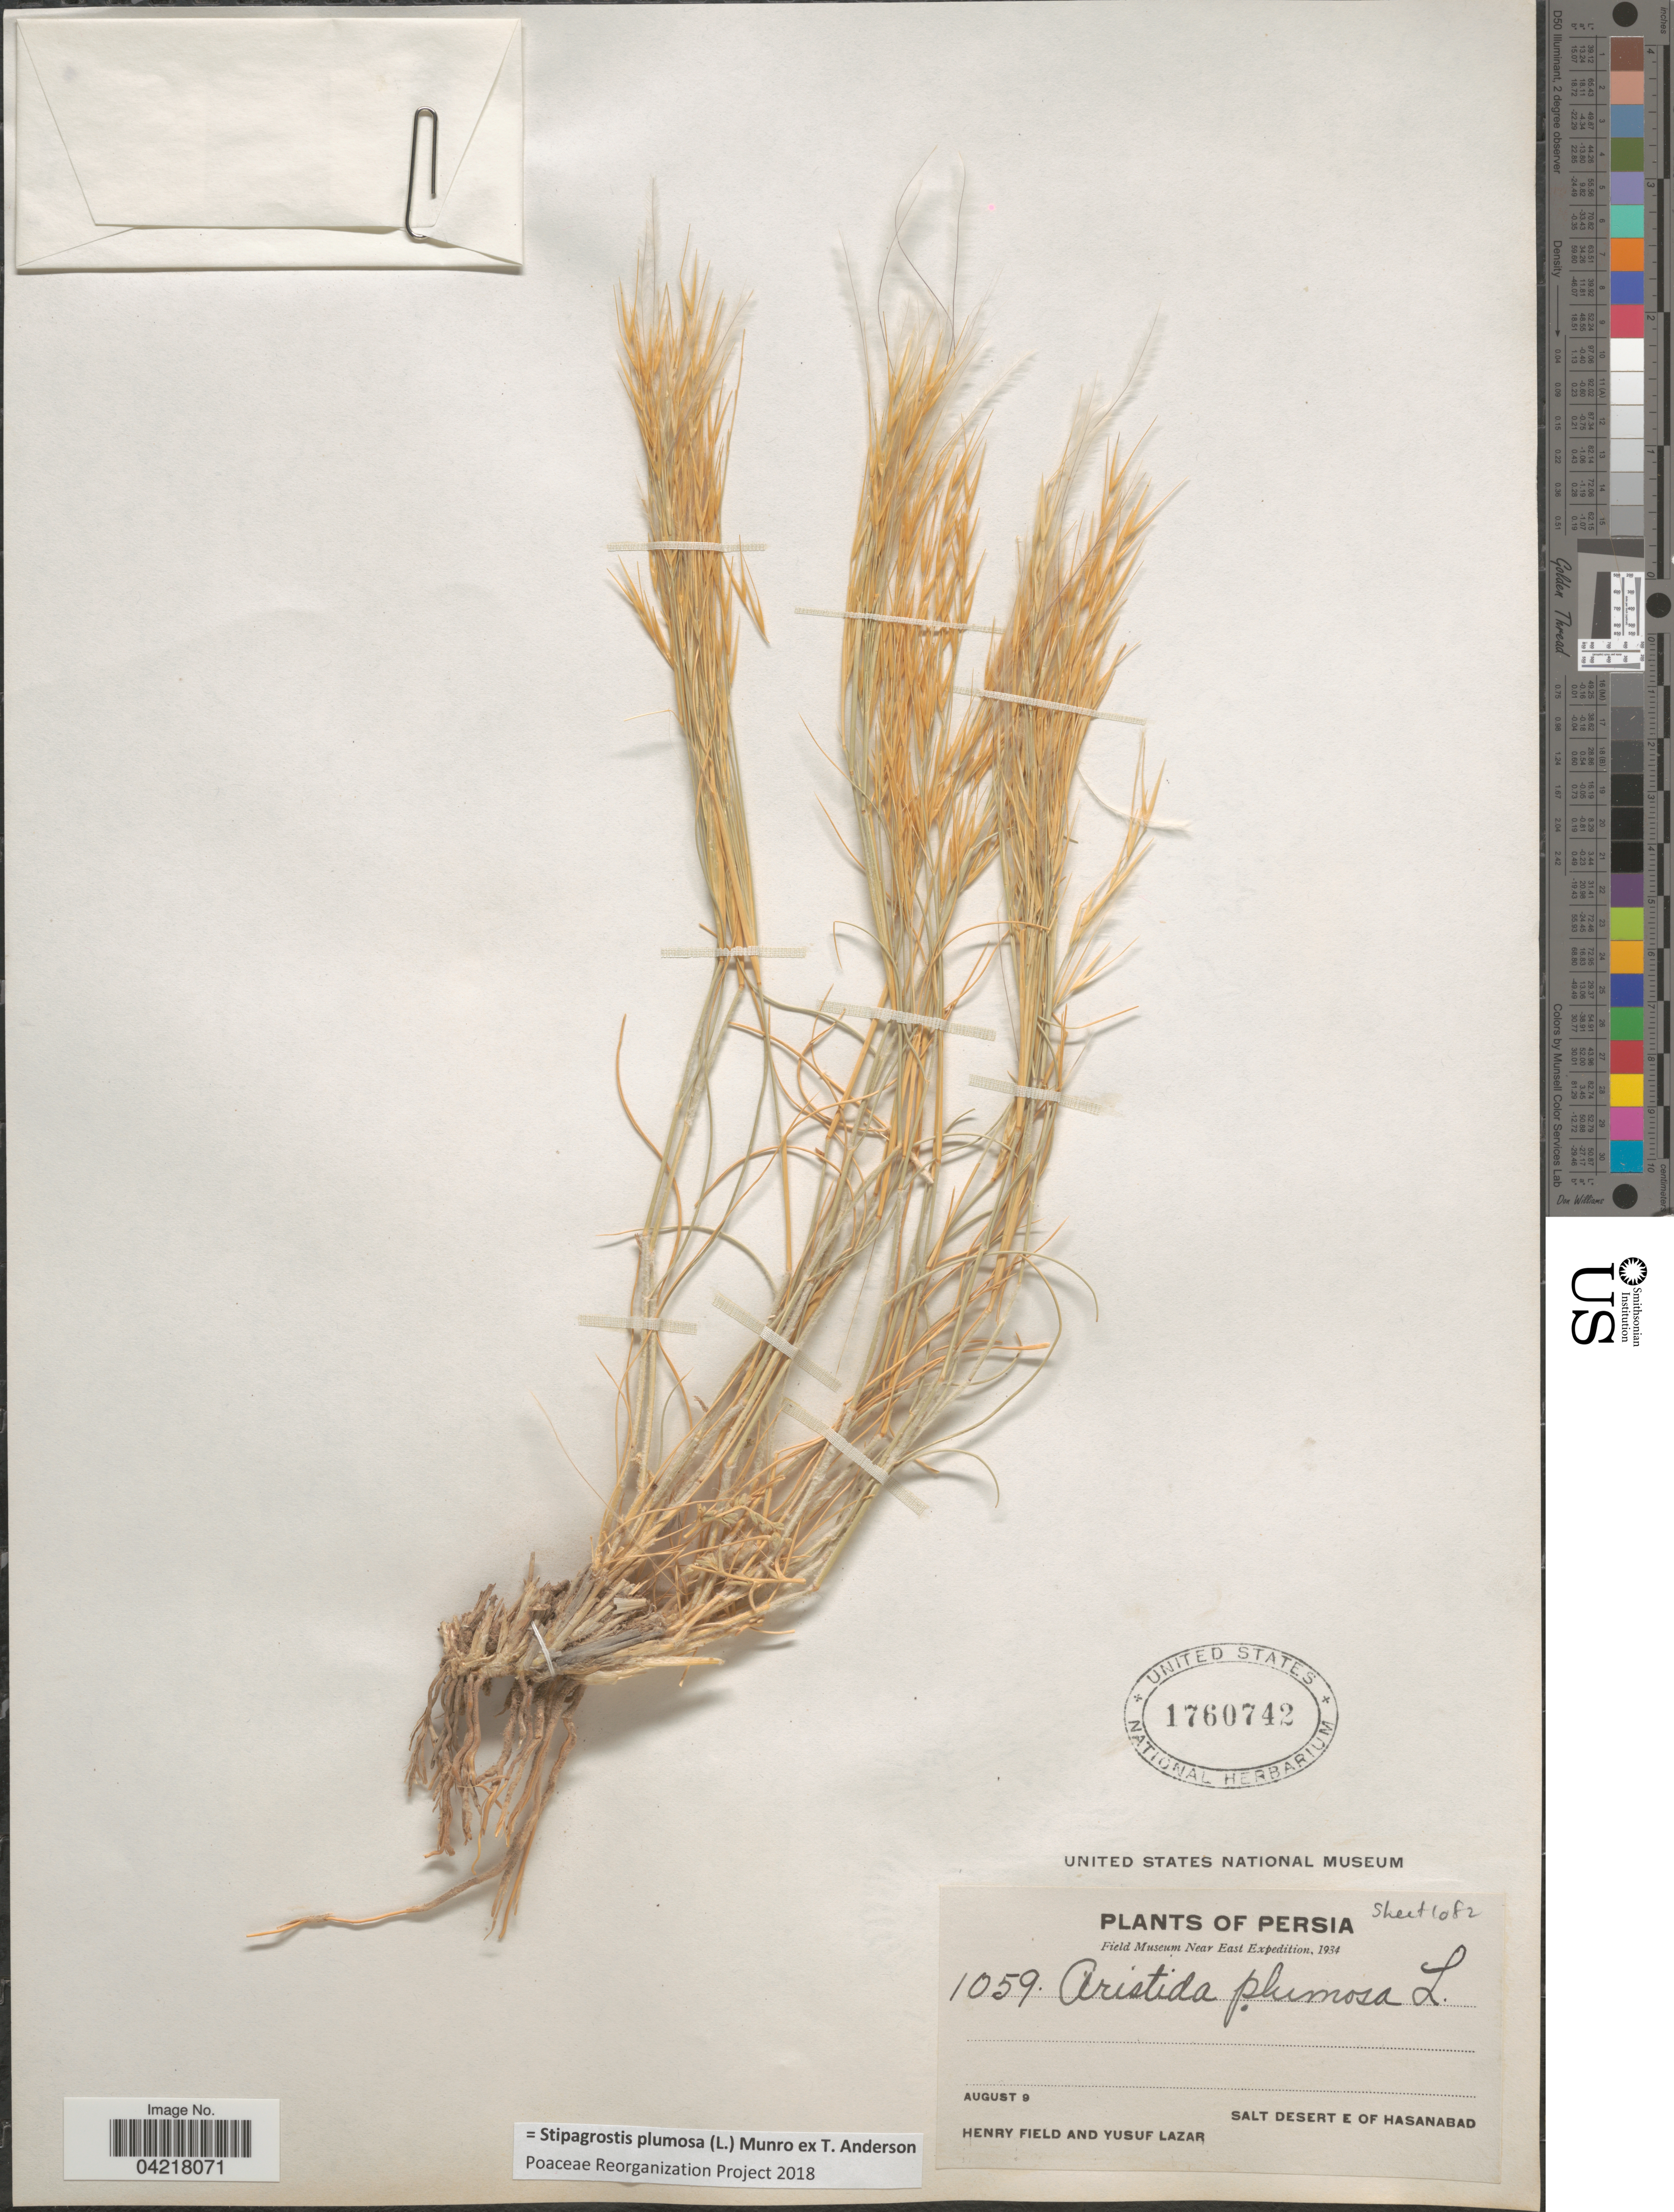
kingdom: Plantae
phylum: Tracheophyta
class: Liliopsida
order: Poales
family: Poaceae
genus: Stipagrostis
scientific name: Stipagrostis plumosa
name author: (L.) Munro ex T. Anderson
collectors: H. Field & Y. Lazar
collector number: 1059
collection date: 1934-08-09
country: Iran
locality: Persia. Field Museum Near East Expedition, 1934. Salt Desert E of Hasanabad.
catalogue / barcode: US 1760742